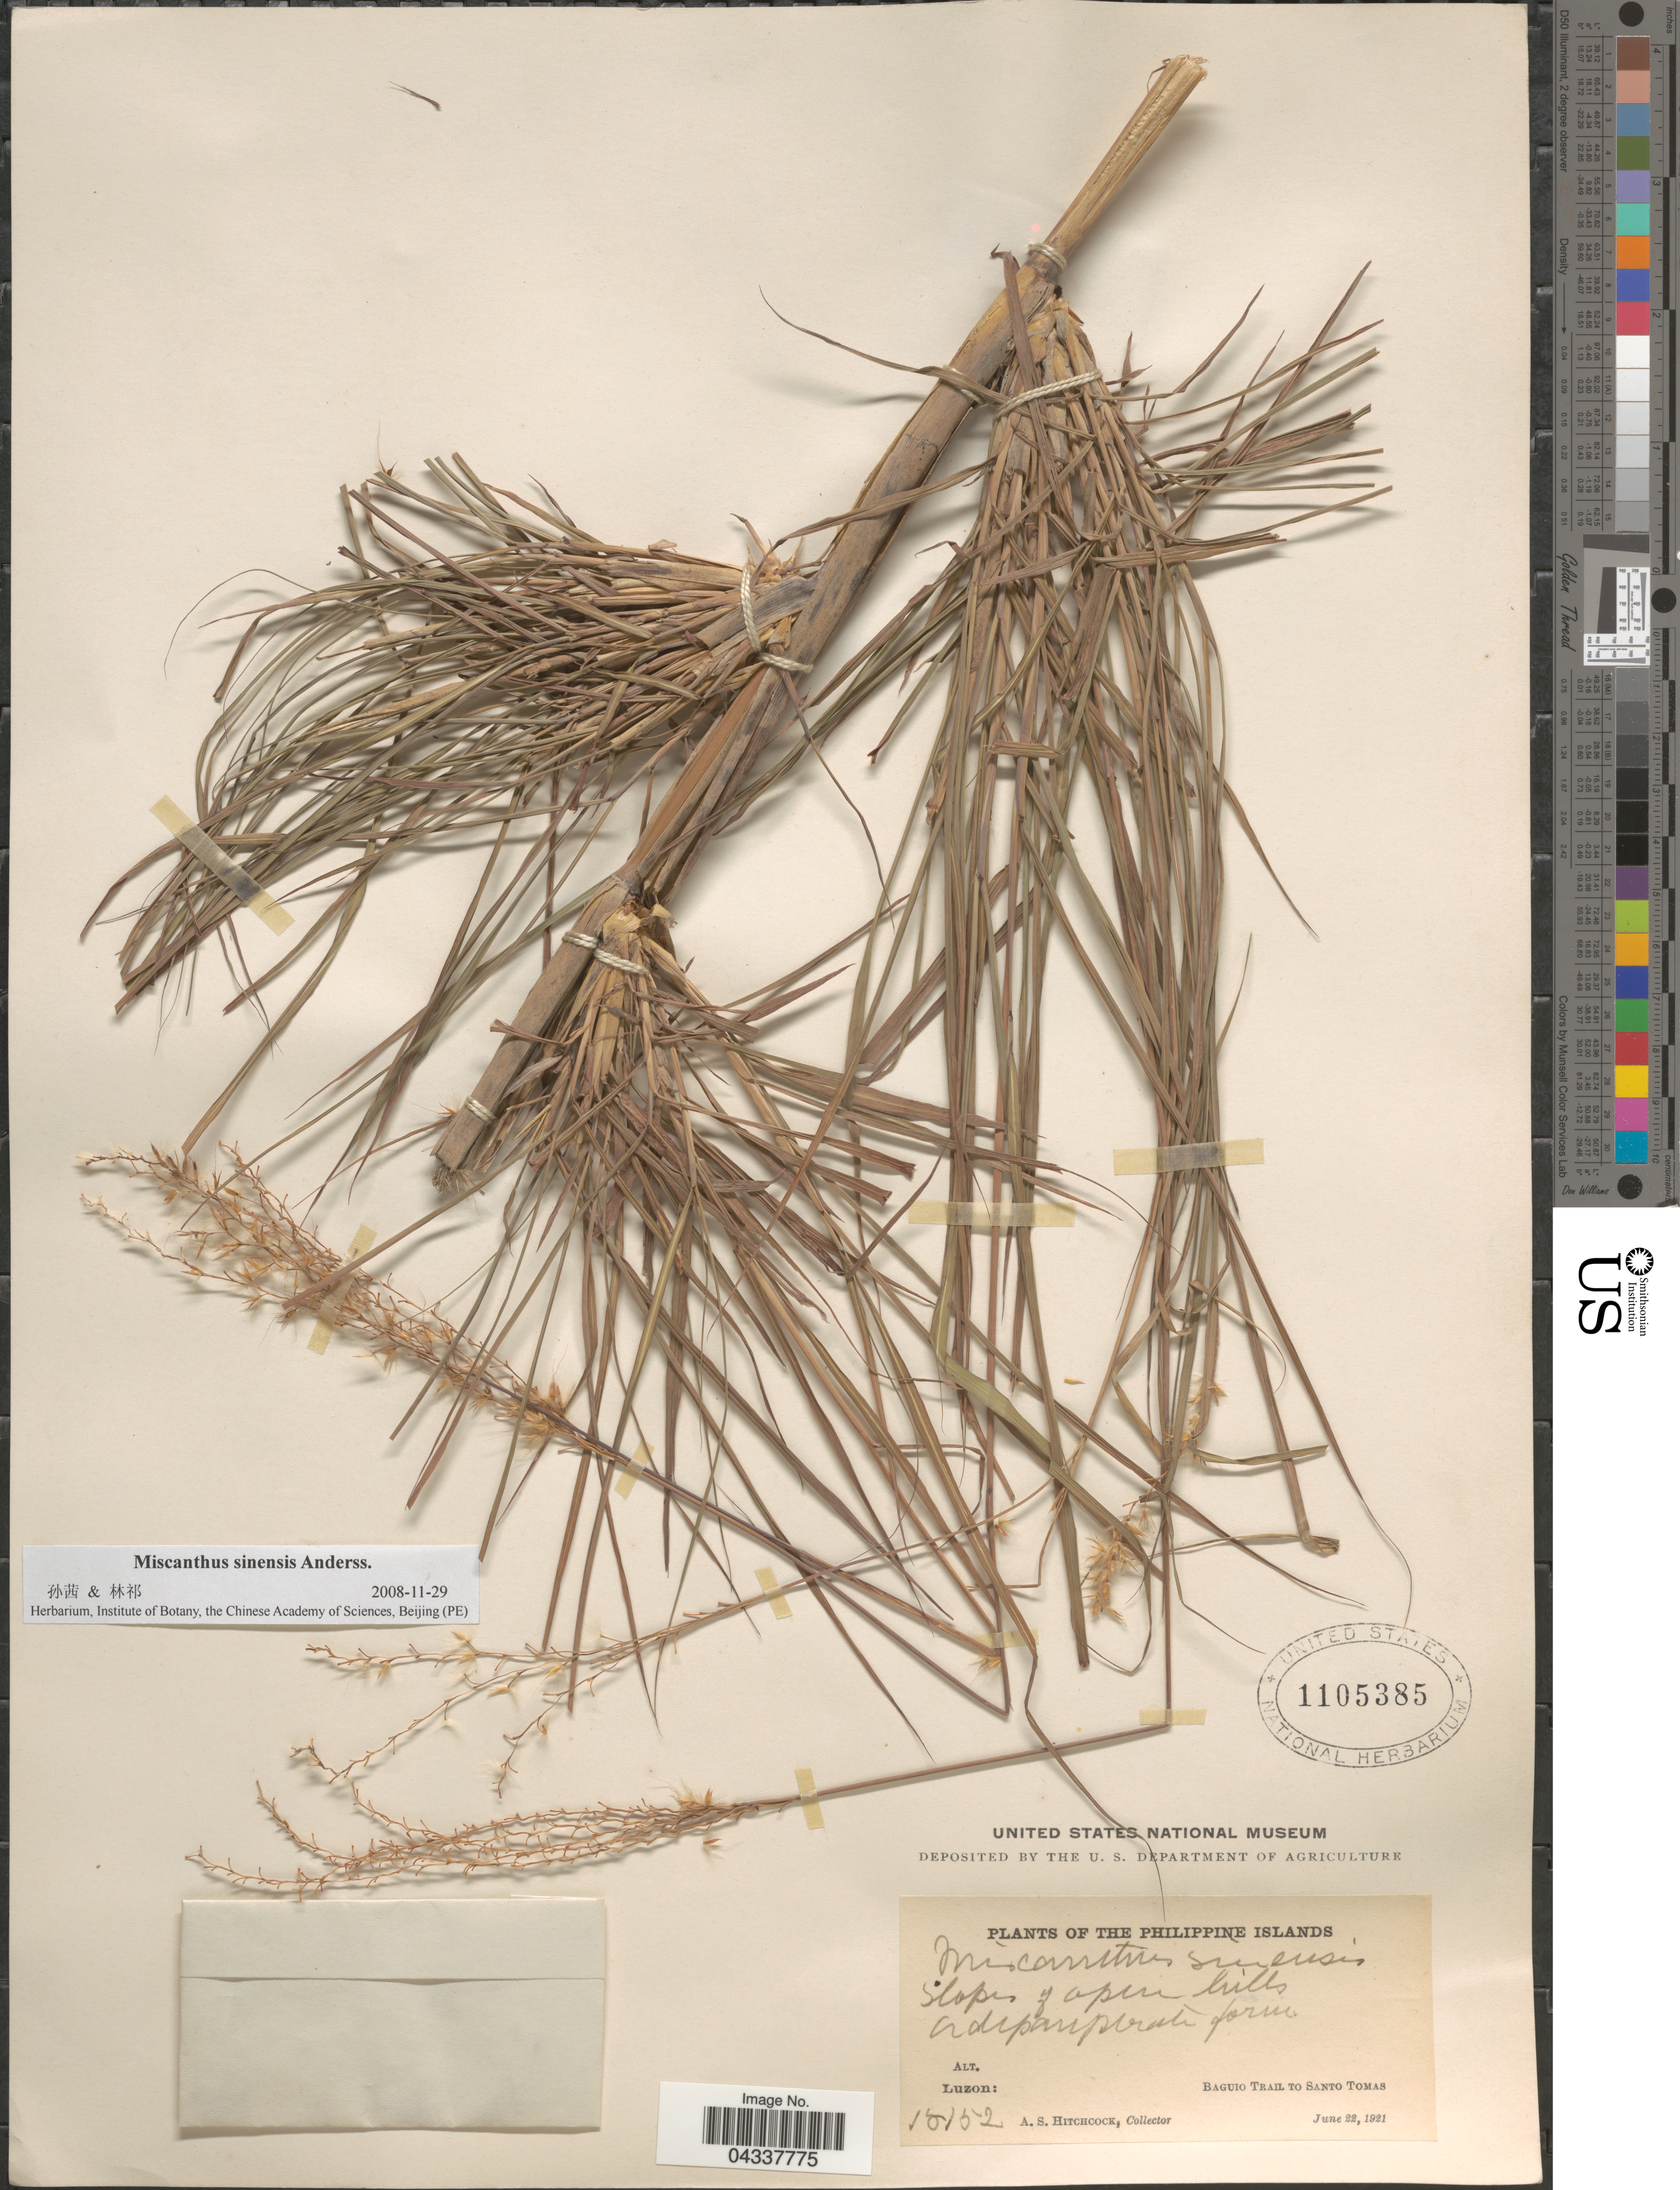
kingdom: Plantae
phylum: Tracheophyta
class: Liliopsida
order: Poales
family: Poaceae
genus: Miscanthus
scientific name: Miscanthus sinensis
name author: Andersson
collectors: A. S. Hitchcock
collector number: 18152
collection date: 1921-06-22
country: Philippines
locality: Philippine Islands. Luzon: Baguio Trail to Santo Tomas.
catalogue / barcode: US 1105385